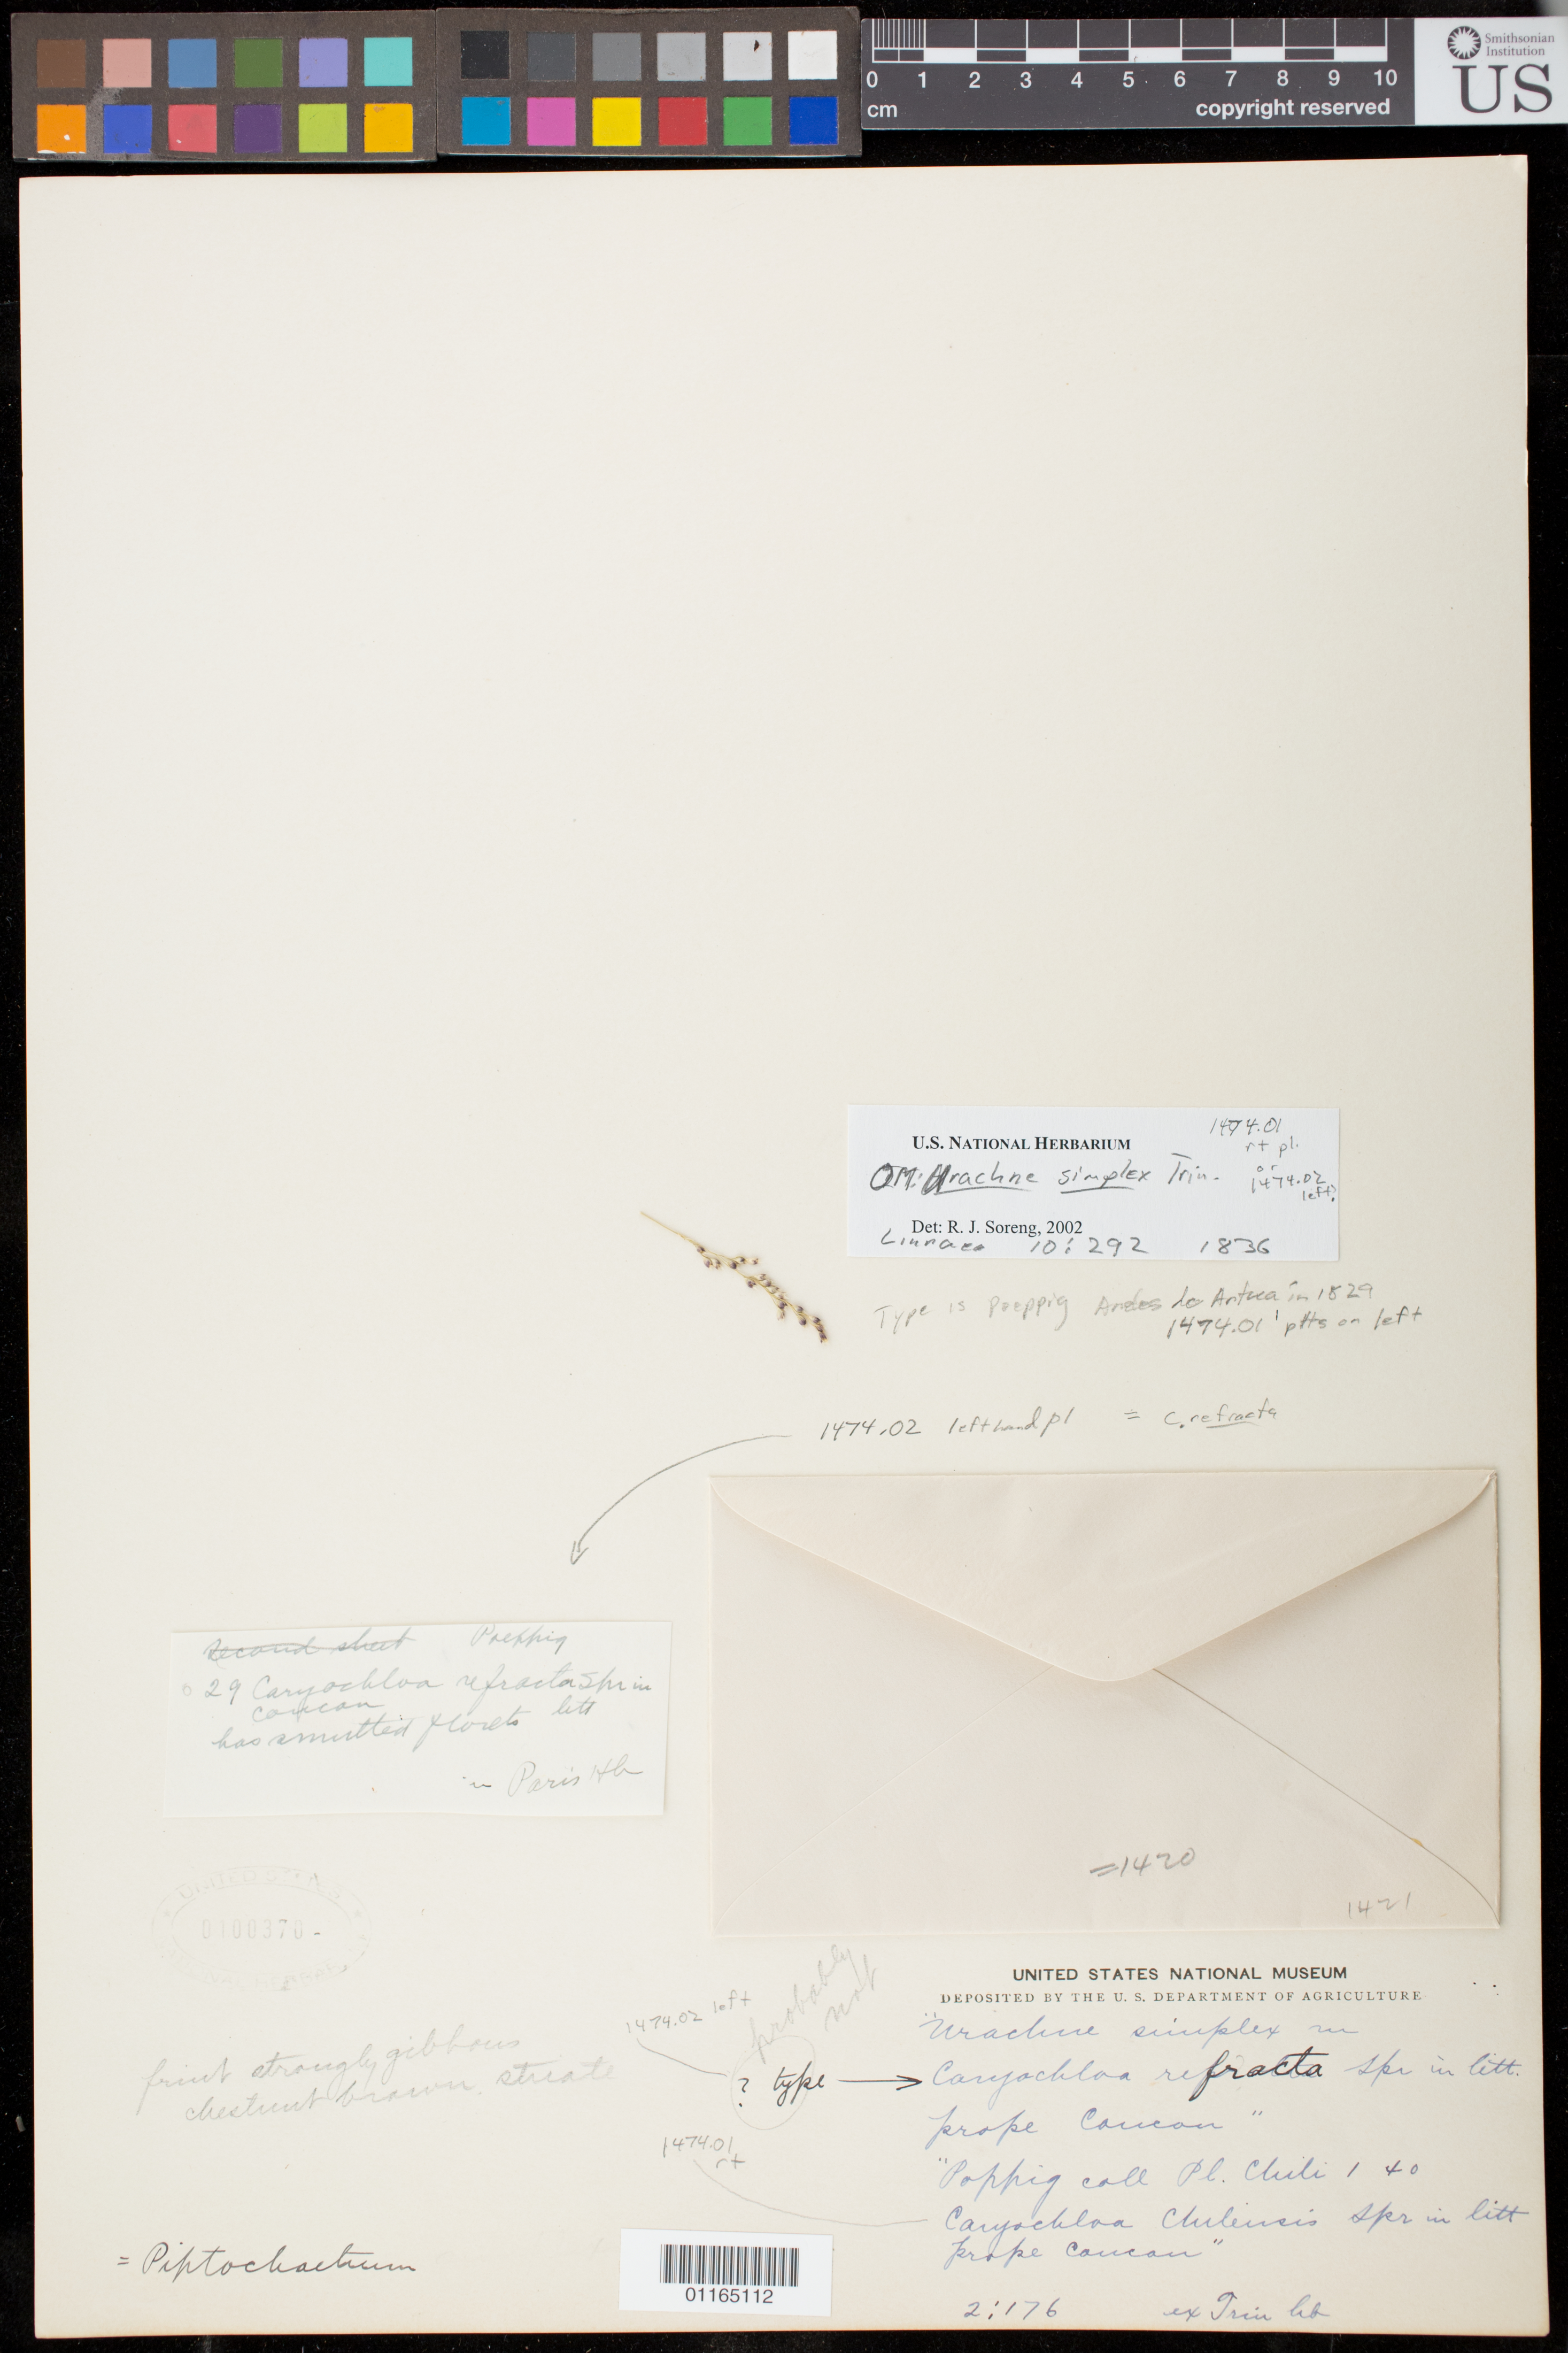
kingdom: Plantae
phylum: Tracheophyta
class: Liliopsida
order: Poales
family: Poaceae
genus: Urachne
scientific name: Urachne chilensis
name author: Trin.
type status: Possible Type; Isosyntype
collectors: E. F. Poeppig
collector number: Pl. Chili I 40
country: Chile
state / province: Valparaíso (V)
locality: Concon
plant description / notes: Fragmentary material of type (?) specimen ex herb. Trin. Dubiously a type of Urachne simplex Trin. but possibly original material; protologue, [Poeppig] "Chil. austr. Andes de Antuco". This is apparently also type material of Urachne chilensis Trin.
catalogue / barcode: US 100370